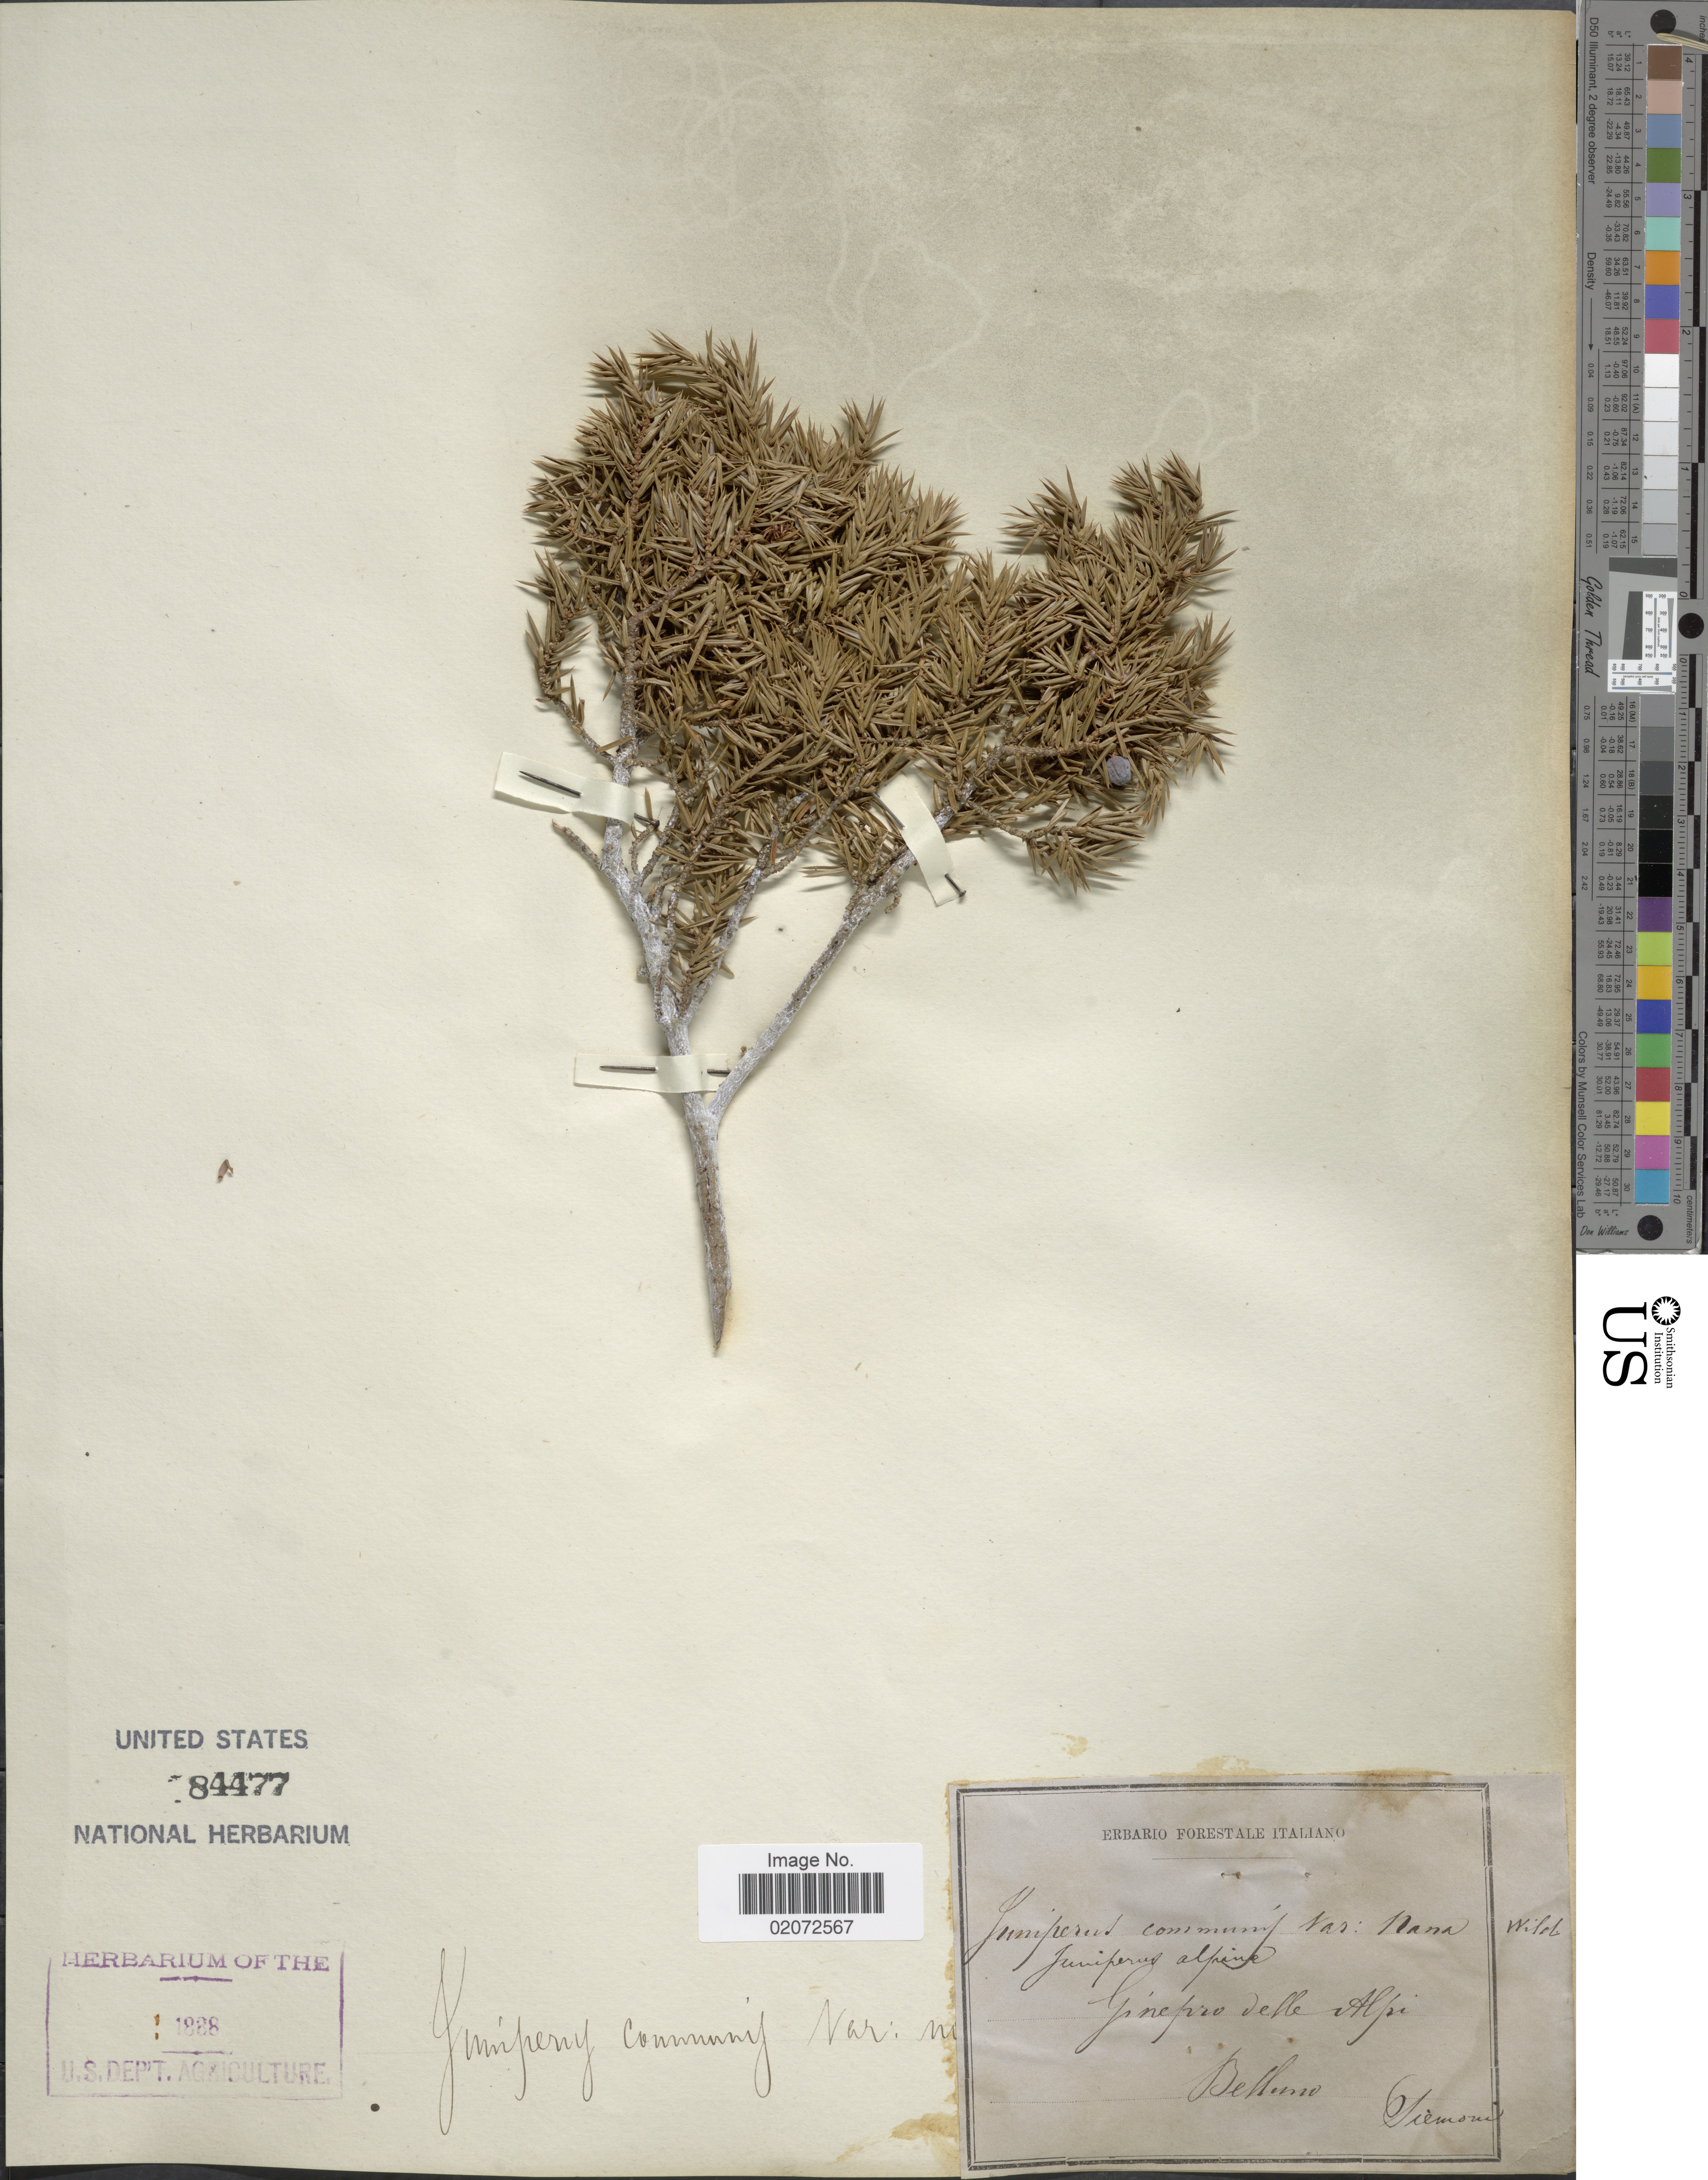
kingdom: Plantae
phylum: Tracheophyta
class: Pinopsida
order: Pinales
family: Cupressaceae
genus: Juniperus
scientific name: Juniperus communis subsp. nana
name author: (Willd.) Syme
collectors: Siemoni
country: Italy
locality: Belluno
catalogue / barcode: US 84477